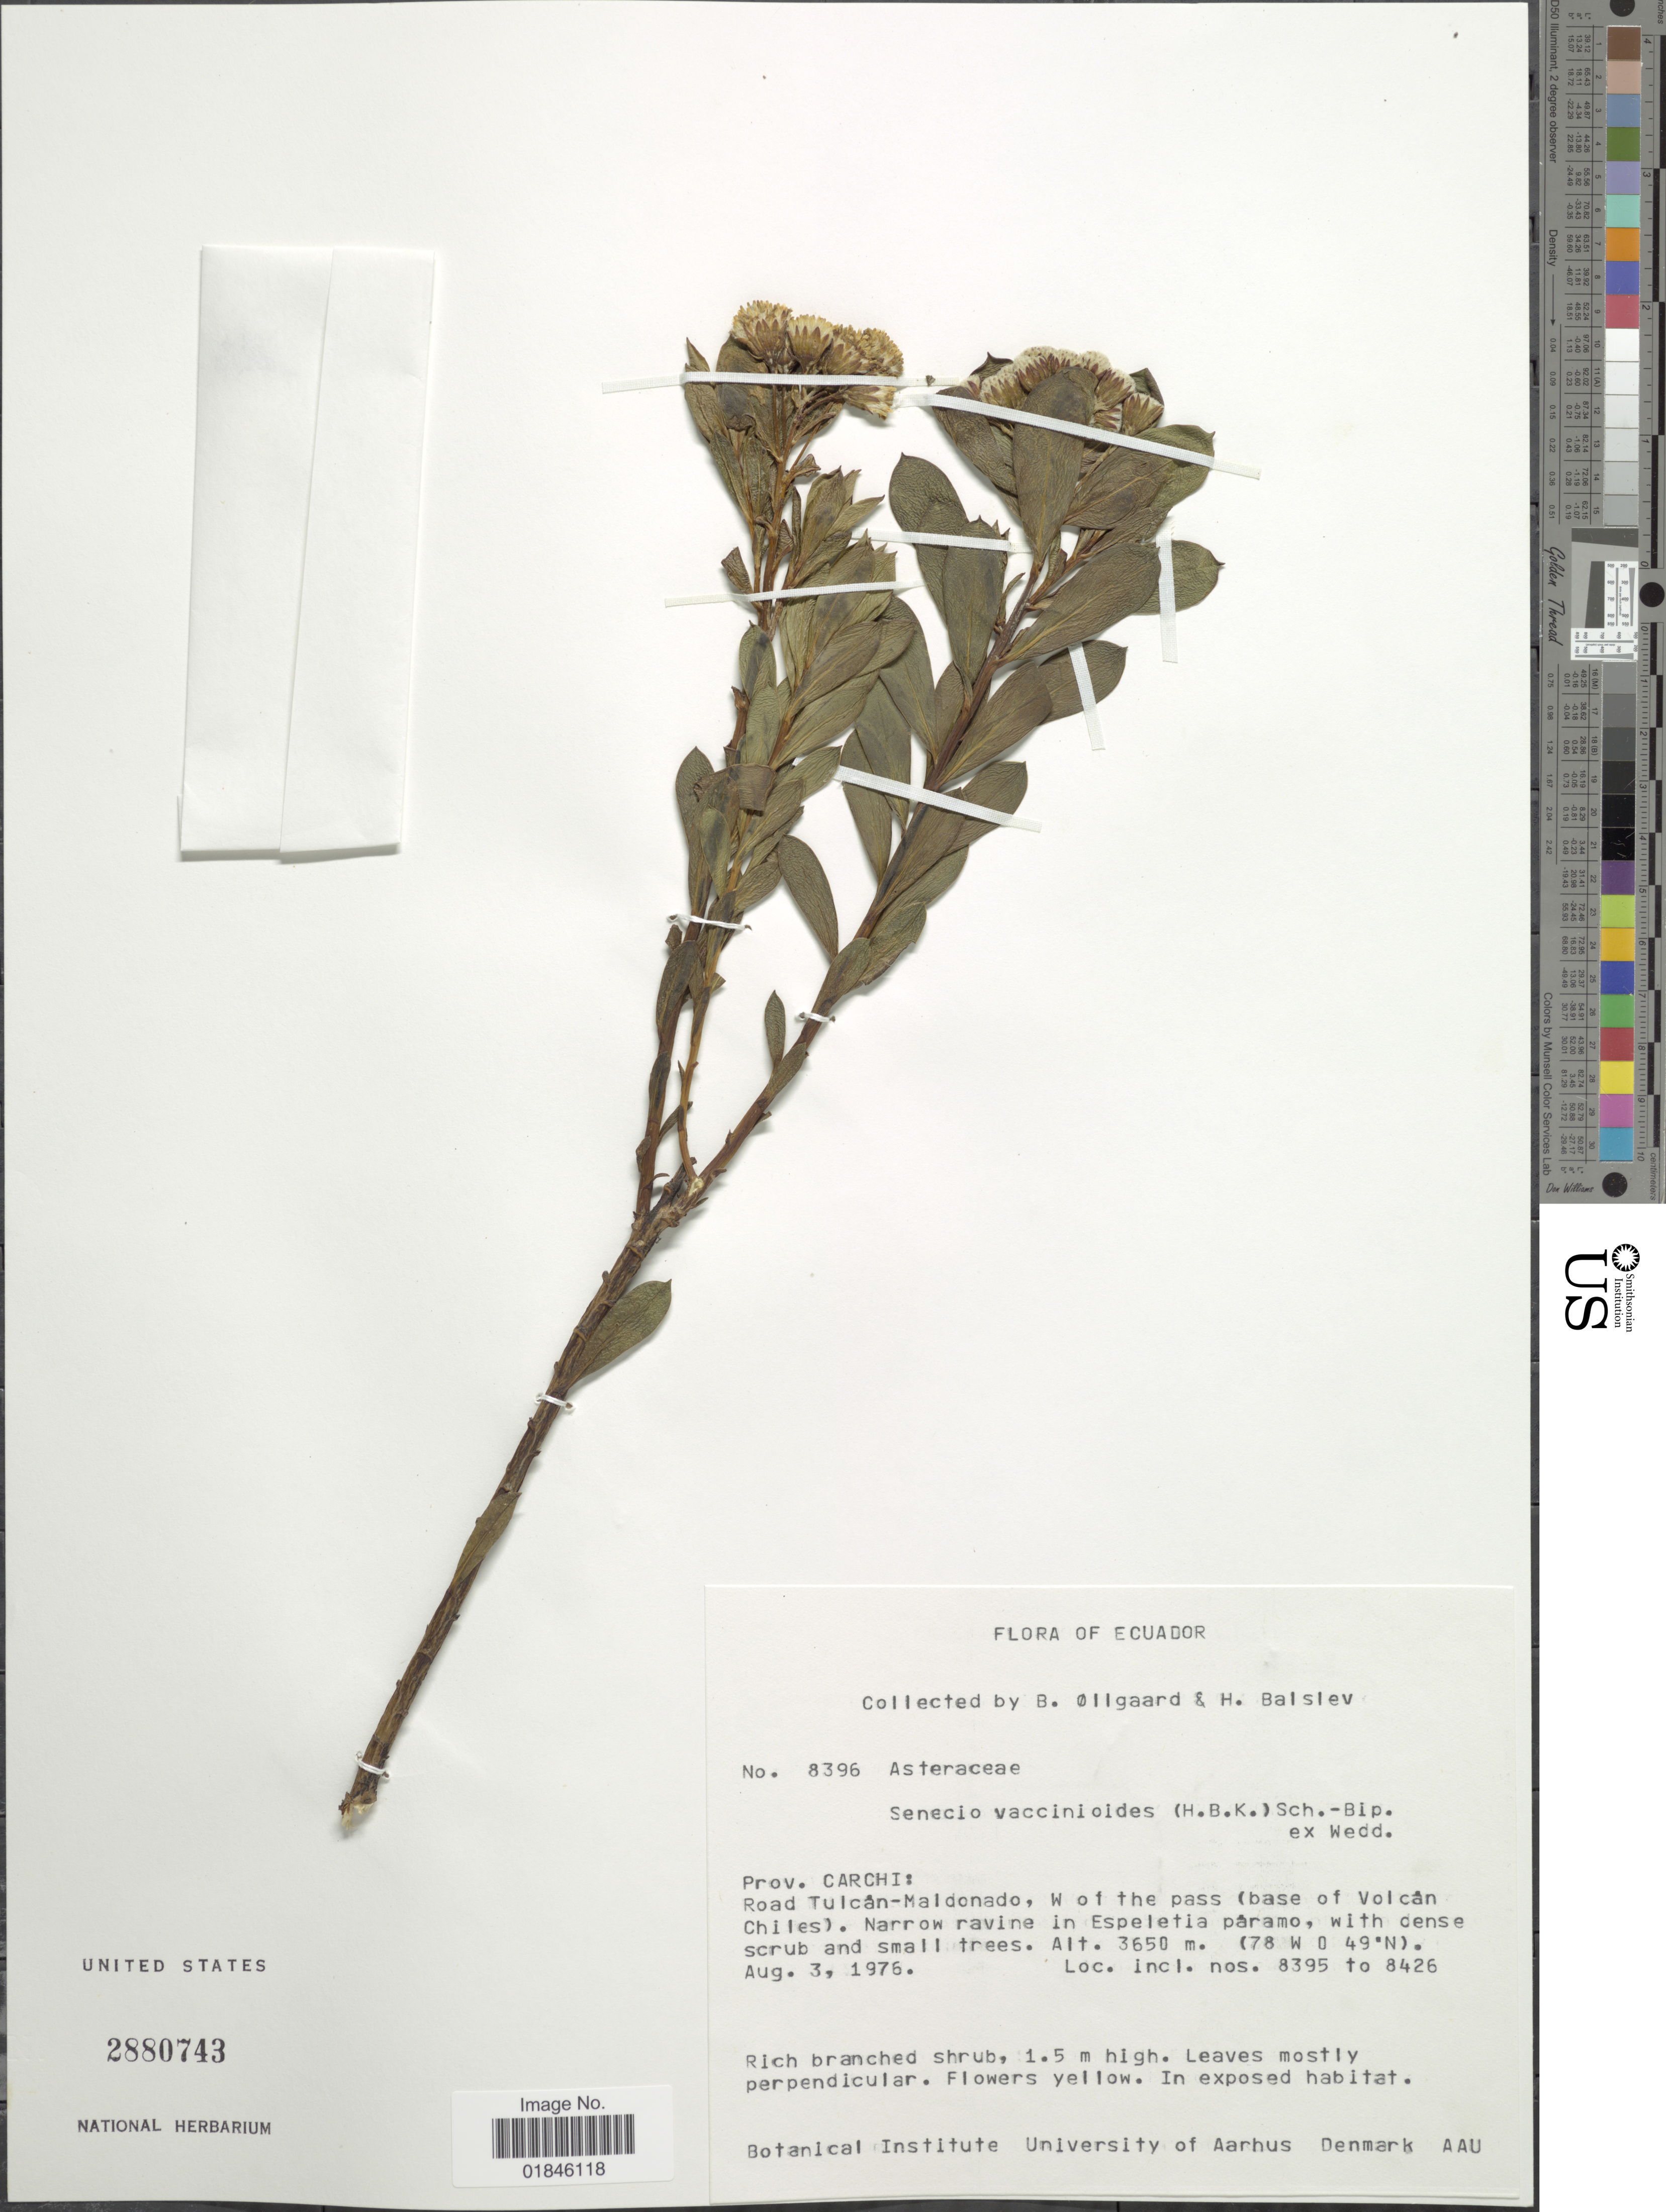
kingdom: Plantae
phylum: Tracheophyta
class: Magnoliopsida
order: Asterales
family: Asteraceae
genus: Pentacalia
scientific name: Pentacalia vaccinioides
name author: (Kunth) Cuatrec.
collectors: B. Øllgaard & H. Balslev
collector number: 8396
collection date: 1976-08-03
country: Ecuador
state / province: Carchi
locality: Prov. Carchi: Road Tulcán-Maldonado, W of the pass (base of Volcán Chiles).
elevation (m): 3650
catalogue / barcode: US 2880743